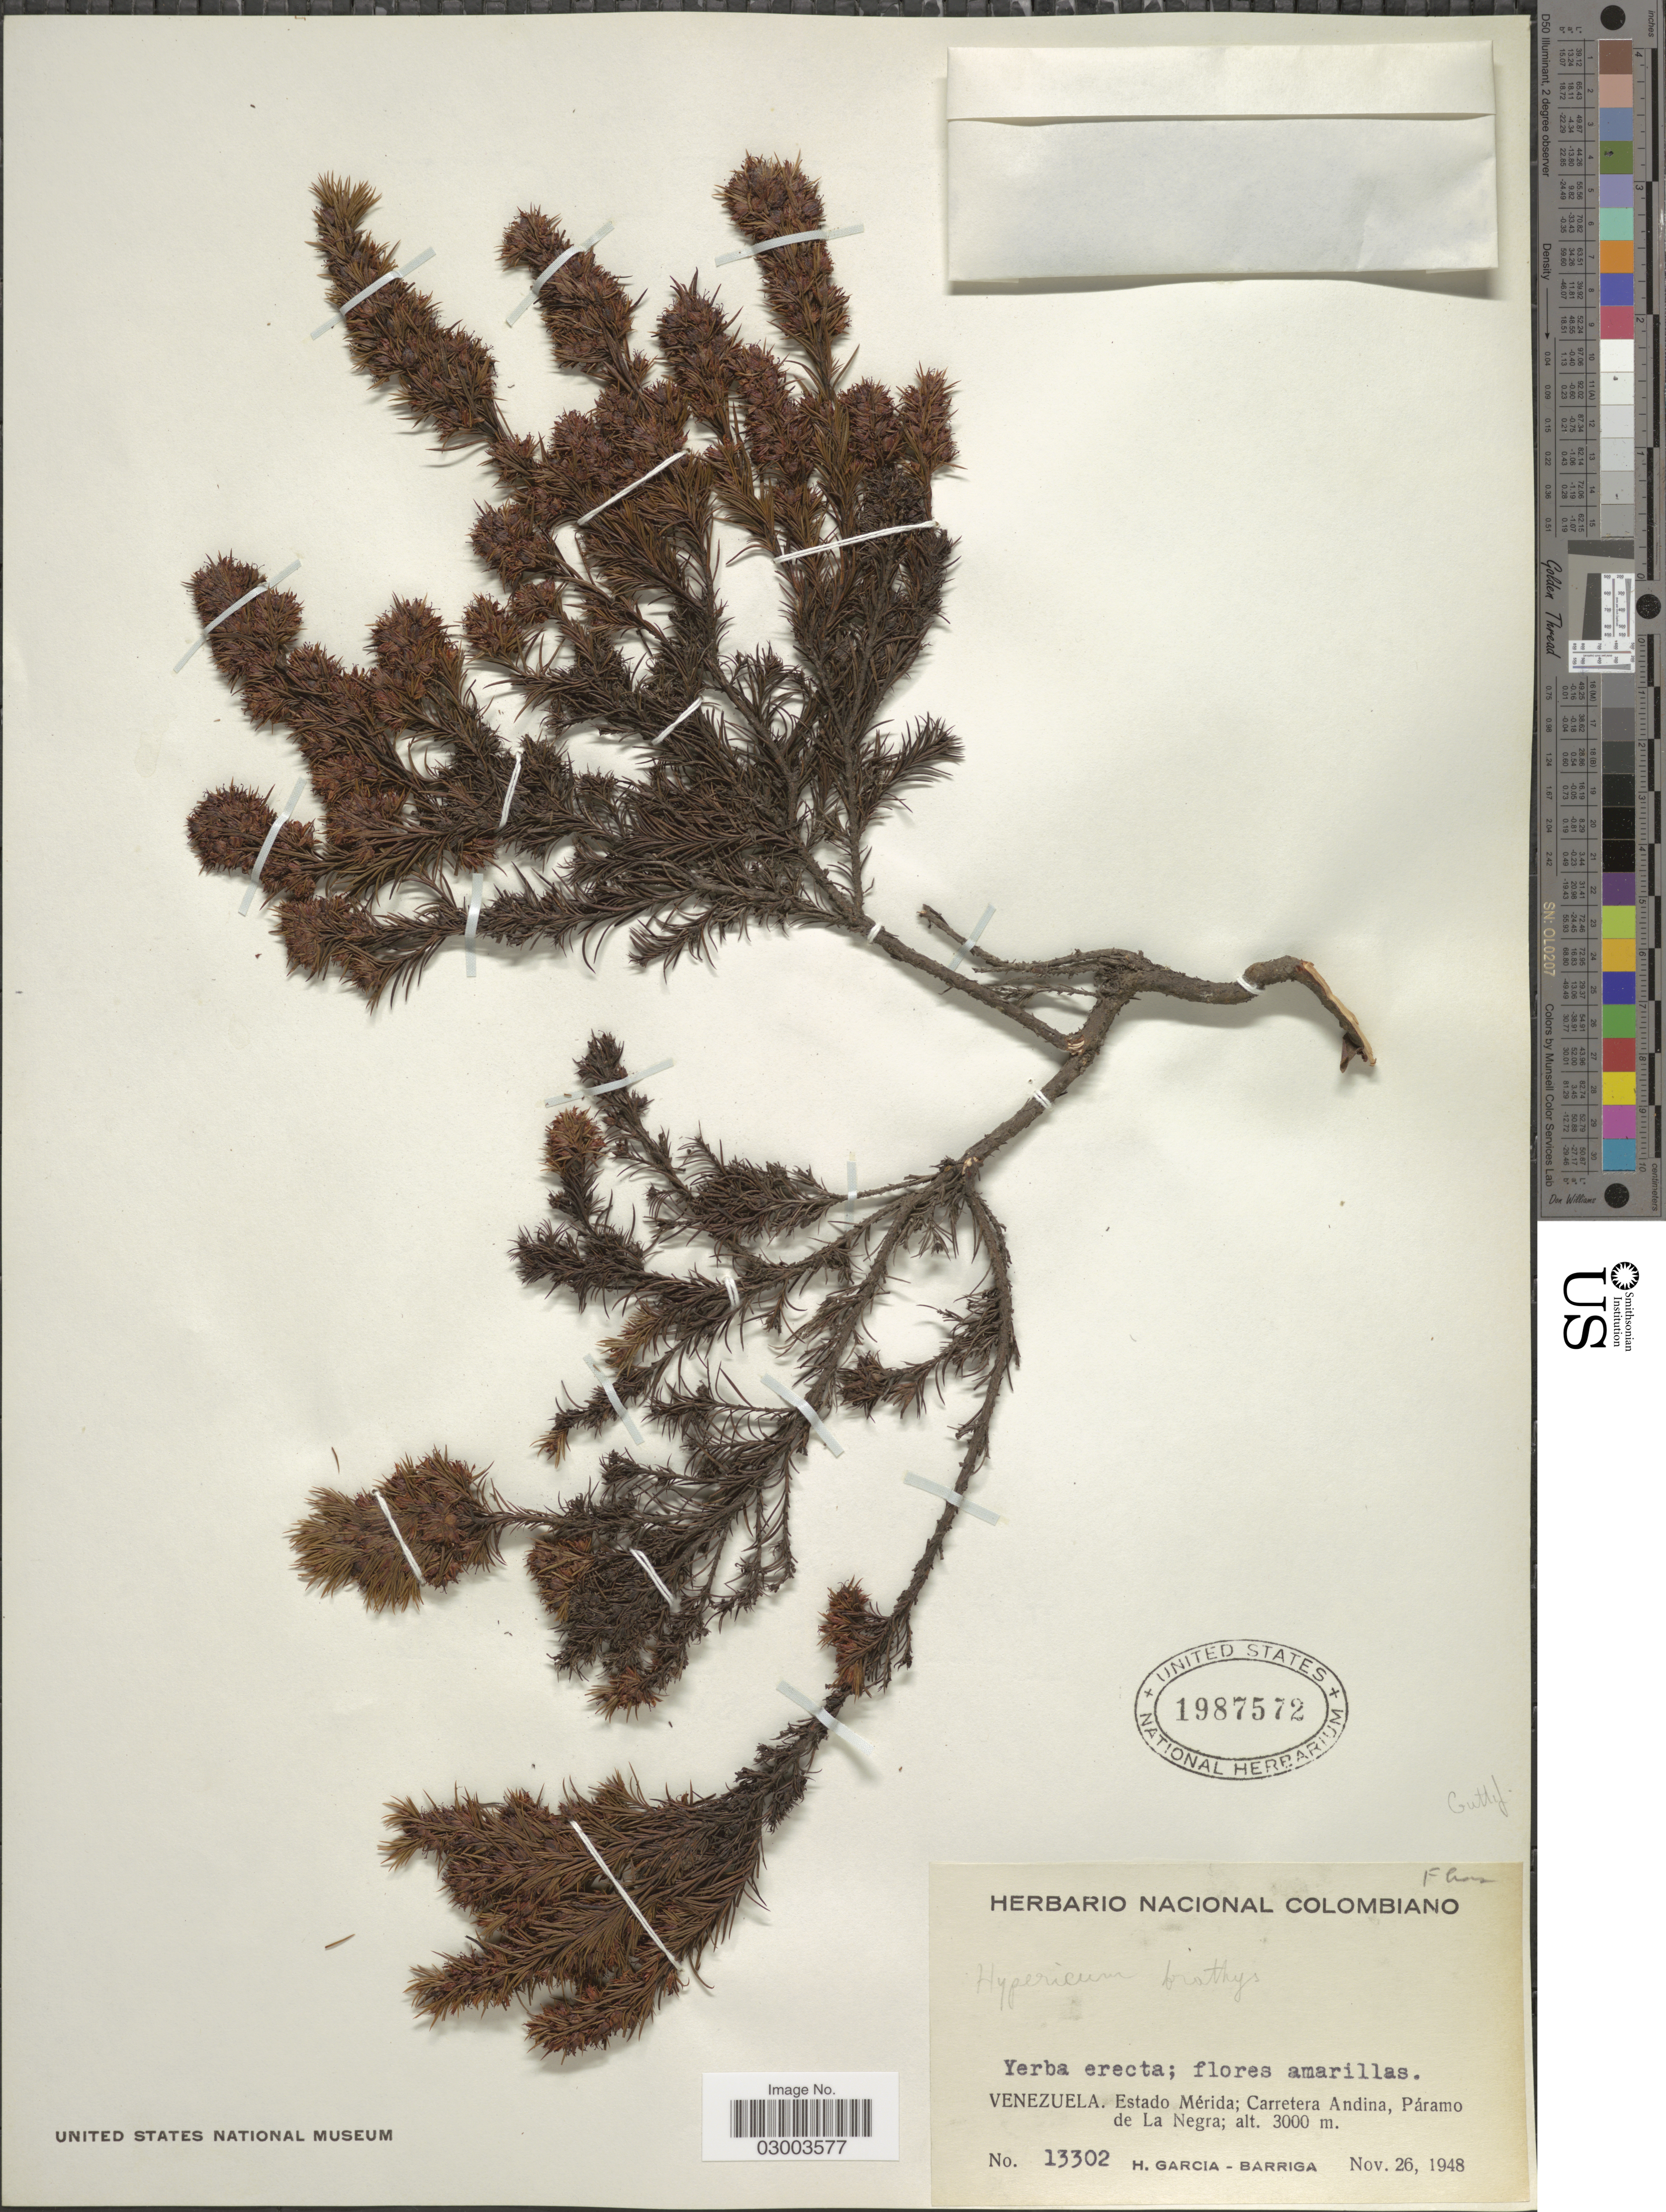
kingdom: Plantae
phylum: Tracheophyta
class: Magnoliopsida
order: Malpighiales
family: Hypericaceae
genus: Hypericum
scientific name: Hypericum juniperinum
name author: Kunth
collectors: H. García Barriga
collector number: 13302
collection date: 1948-11-26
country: Venezuela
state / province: Mérida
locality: Carretera Andina, Páramo de La Negra.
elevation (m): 3000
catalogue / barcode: US 1987572